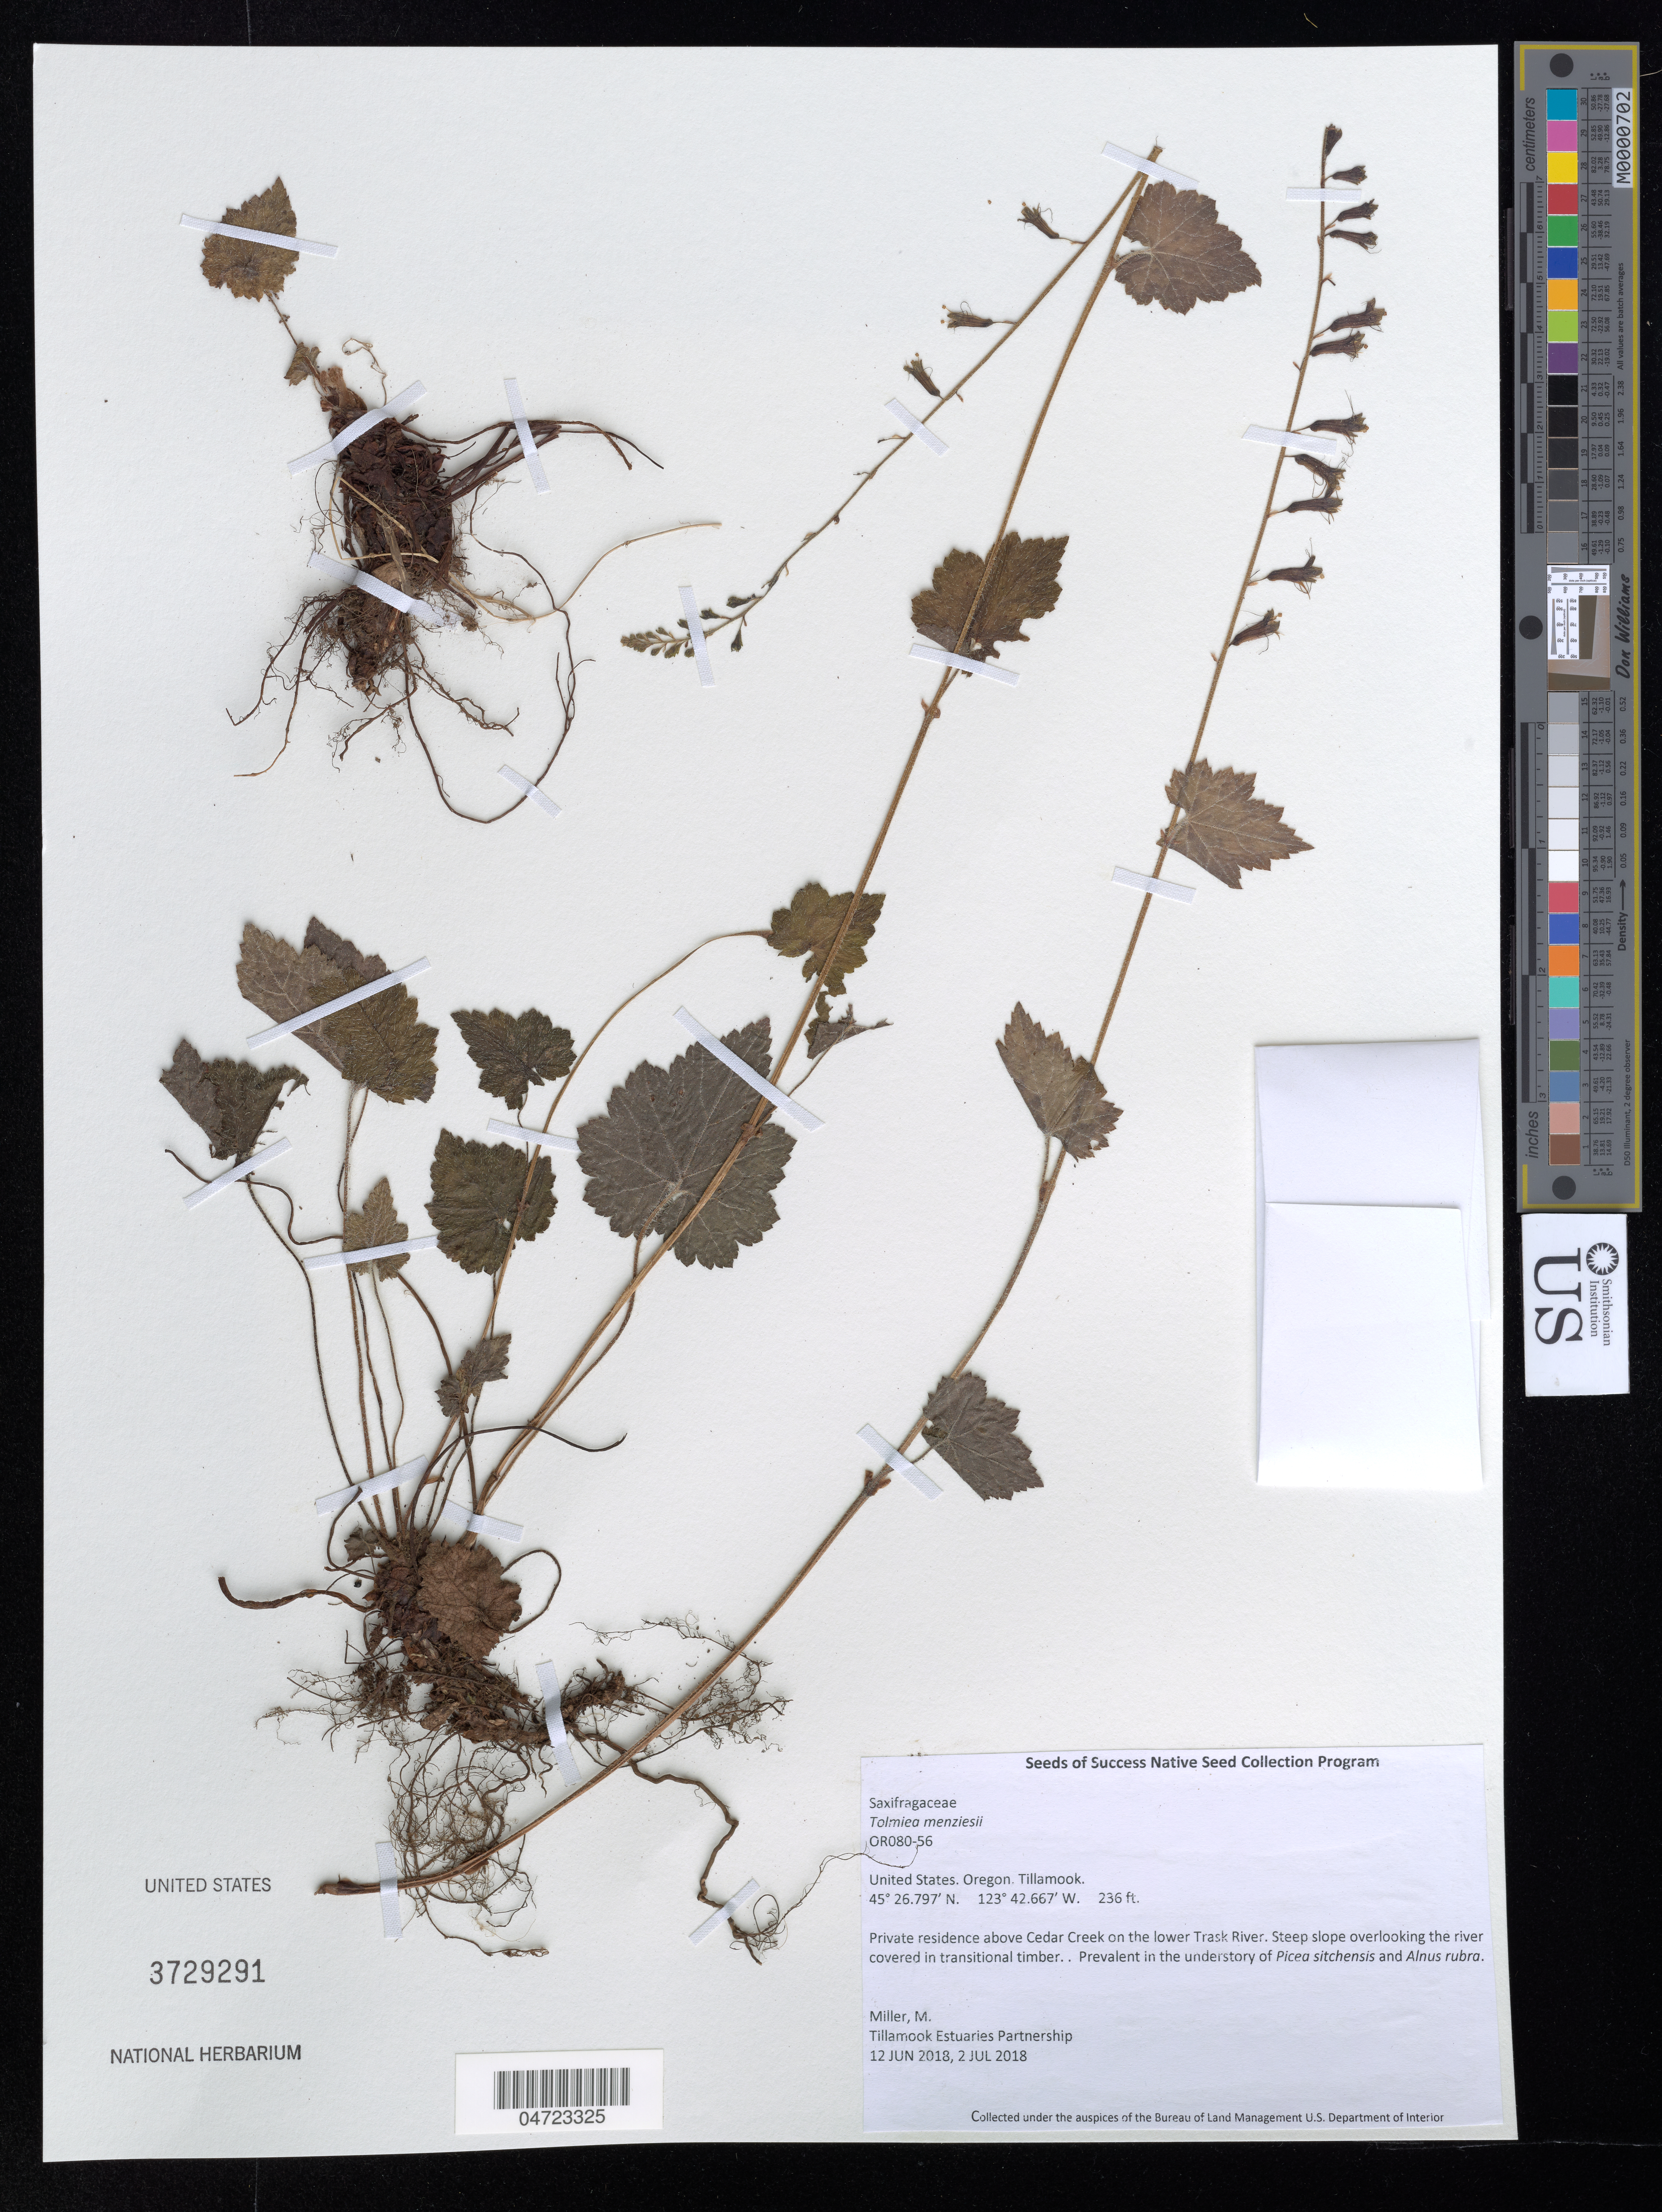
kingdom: Plantae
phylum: Tracheophyta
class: Magnoliopsida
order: Saxifragales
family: Saxifragaceae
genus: Tolmiea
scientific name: Tolmiea menziesii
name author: (Pursh) Torr. & A. Gray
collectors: M. Miller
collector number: OR080-56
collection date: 2018-06-12/2018-07-02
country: United States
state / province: Oregon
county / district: Tilamook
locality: Tillamook. Private residence above Cedar Creek on the lower Trask River. Steep slope overlooking the river covered in transitional timber.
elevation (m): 72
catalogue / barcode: US 3729291